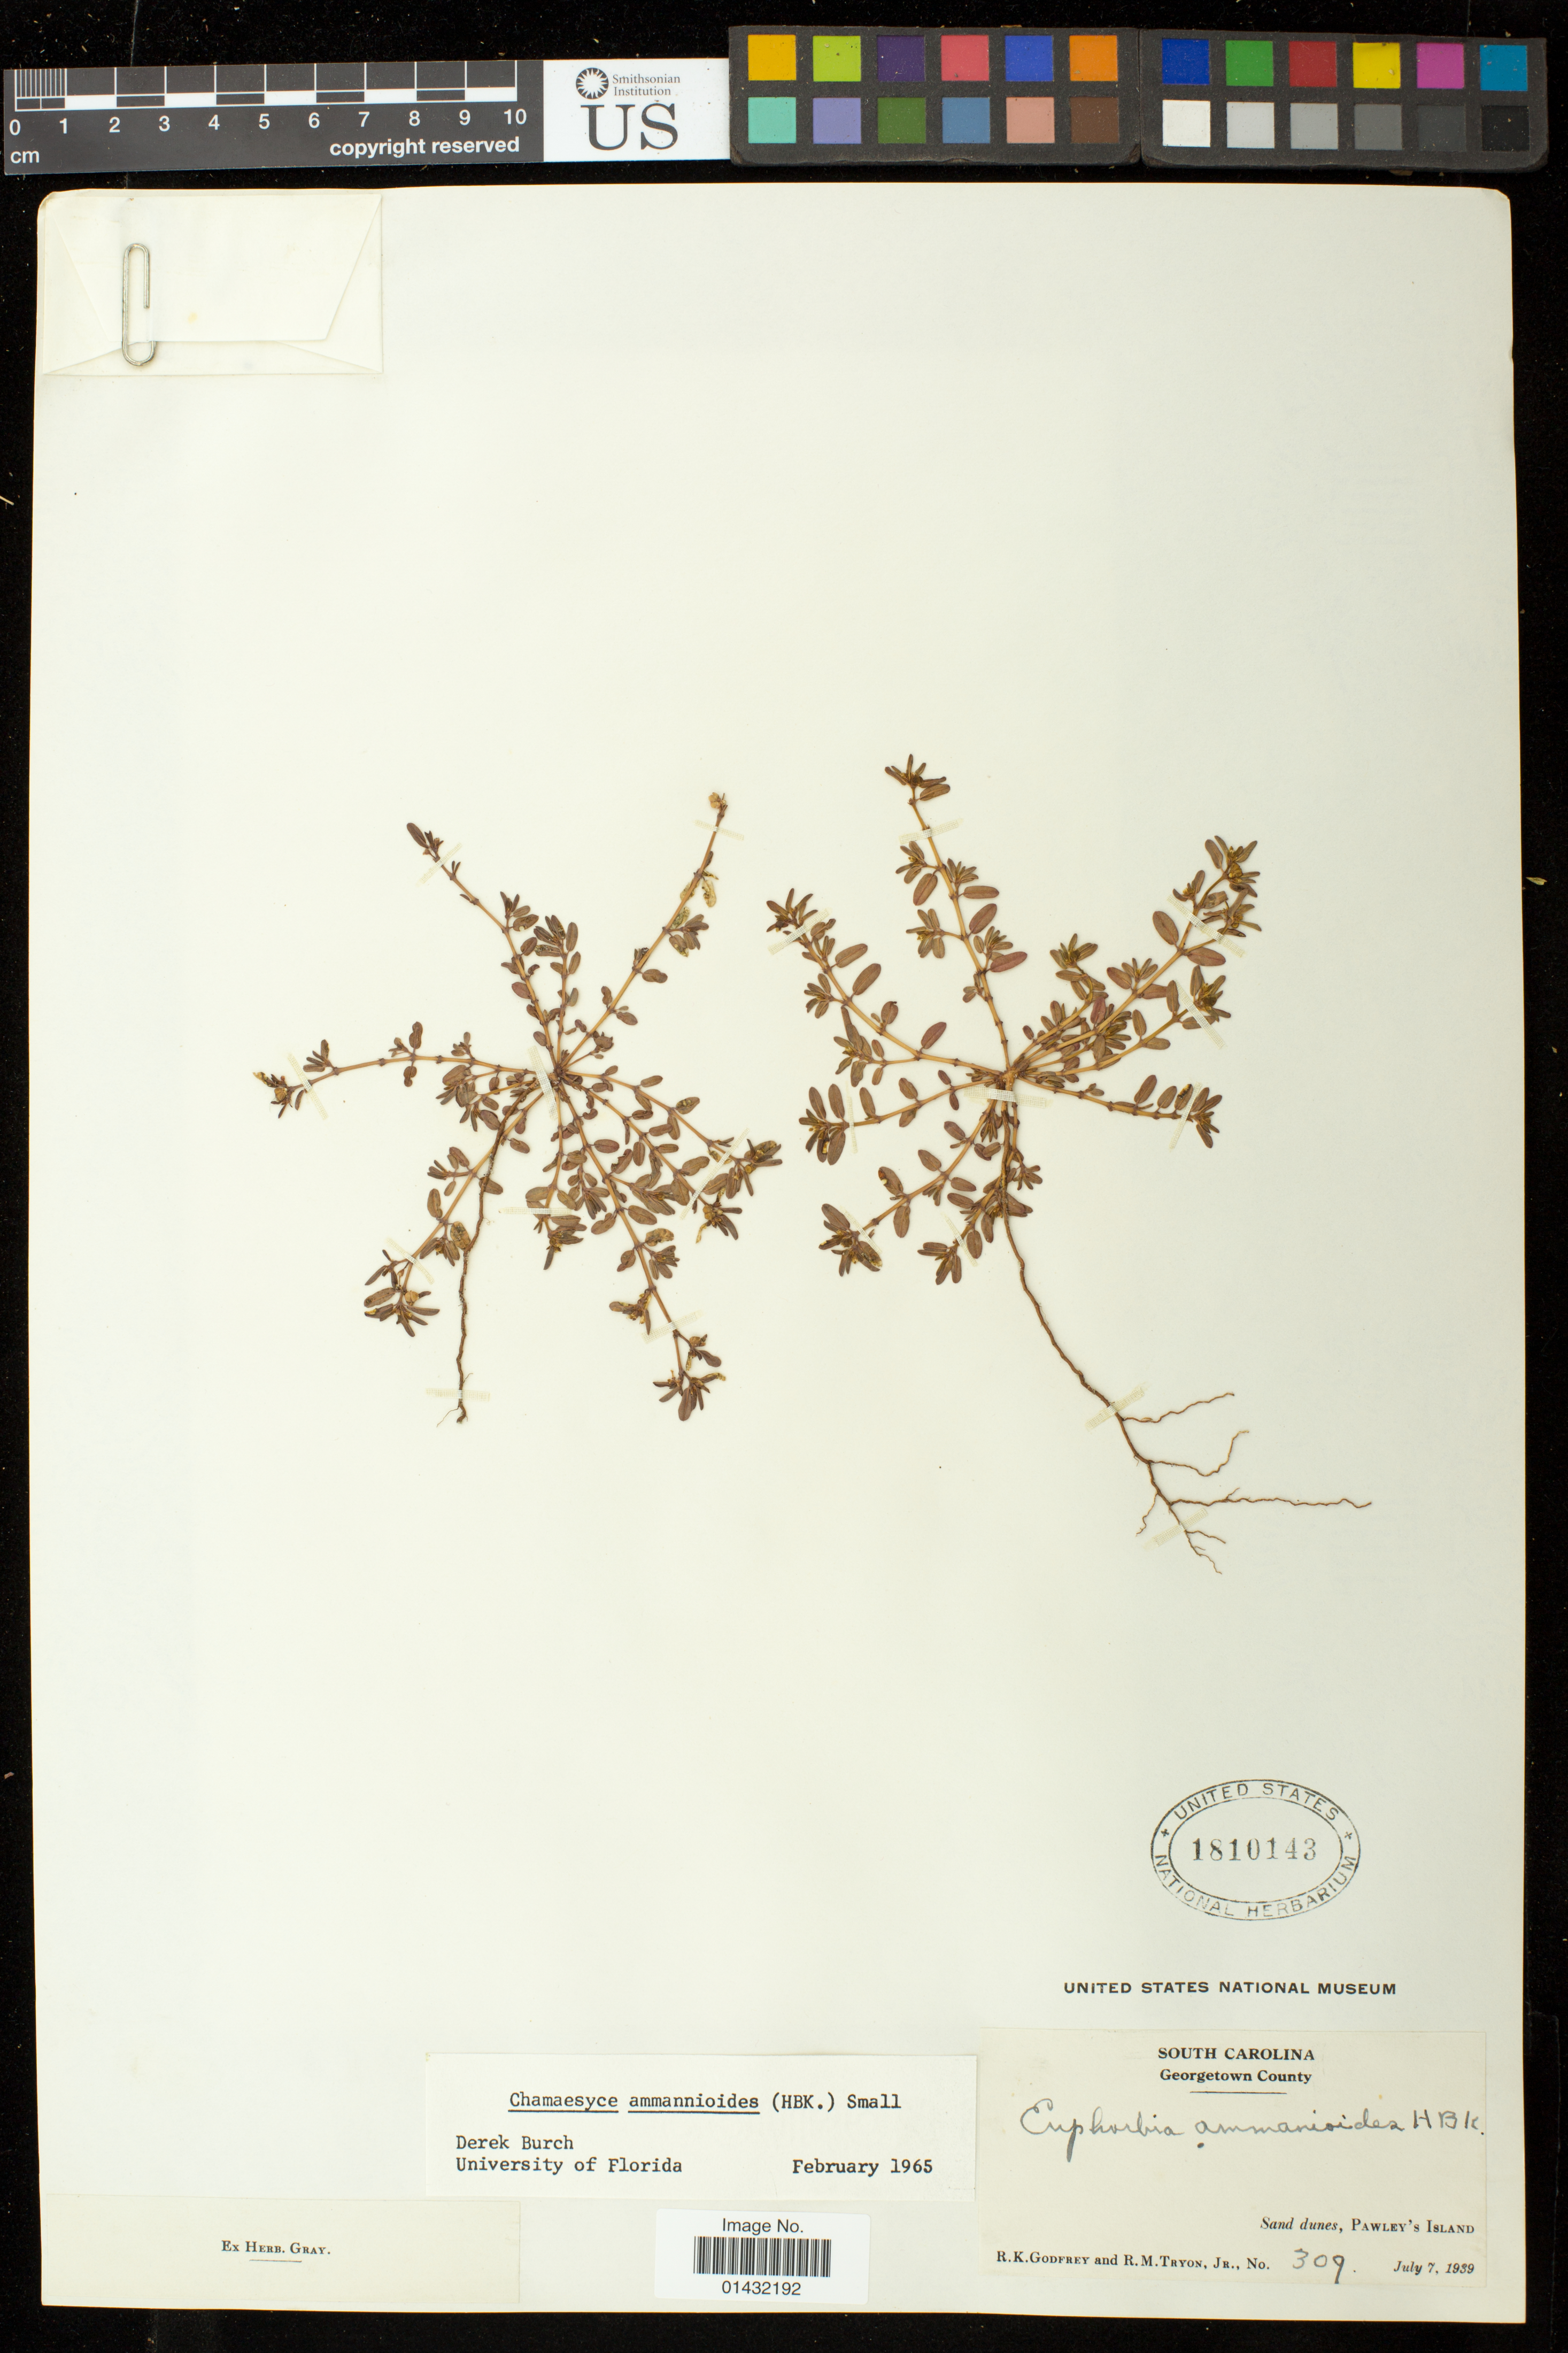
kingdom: Plantae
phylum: Tracheophyta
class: Magnoliopsida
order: Malpighiales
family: Euphorbiaceae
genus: Euphorbia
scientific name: Euphorbia bombensis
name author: Jacq.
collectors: R. K. Godfrey & R. M. Tryon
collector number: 309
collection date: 1939-07-07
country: United States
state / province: South Carolina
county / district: Georgetown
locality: Pawley's Island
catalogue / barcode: US 1810143